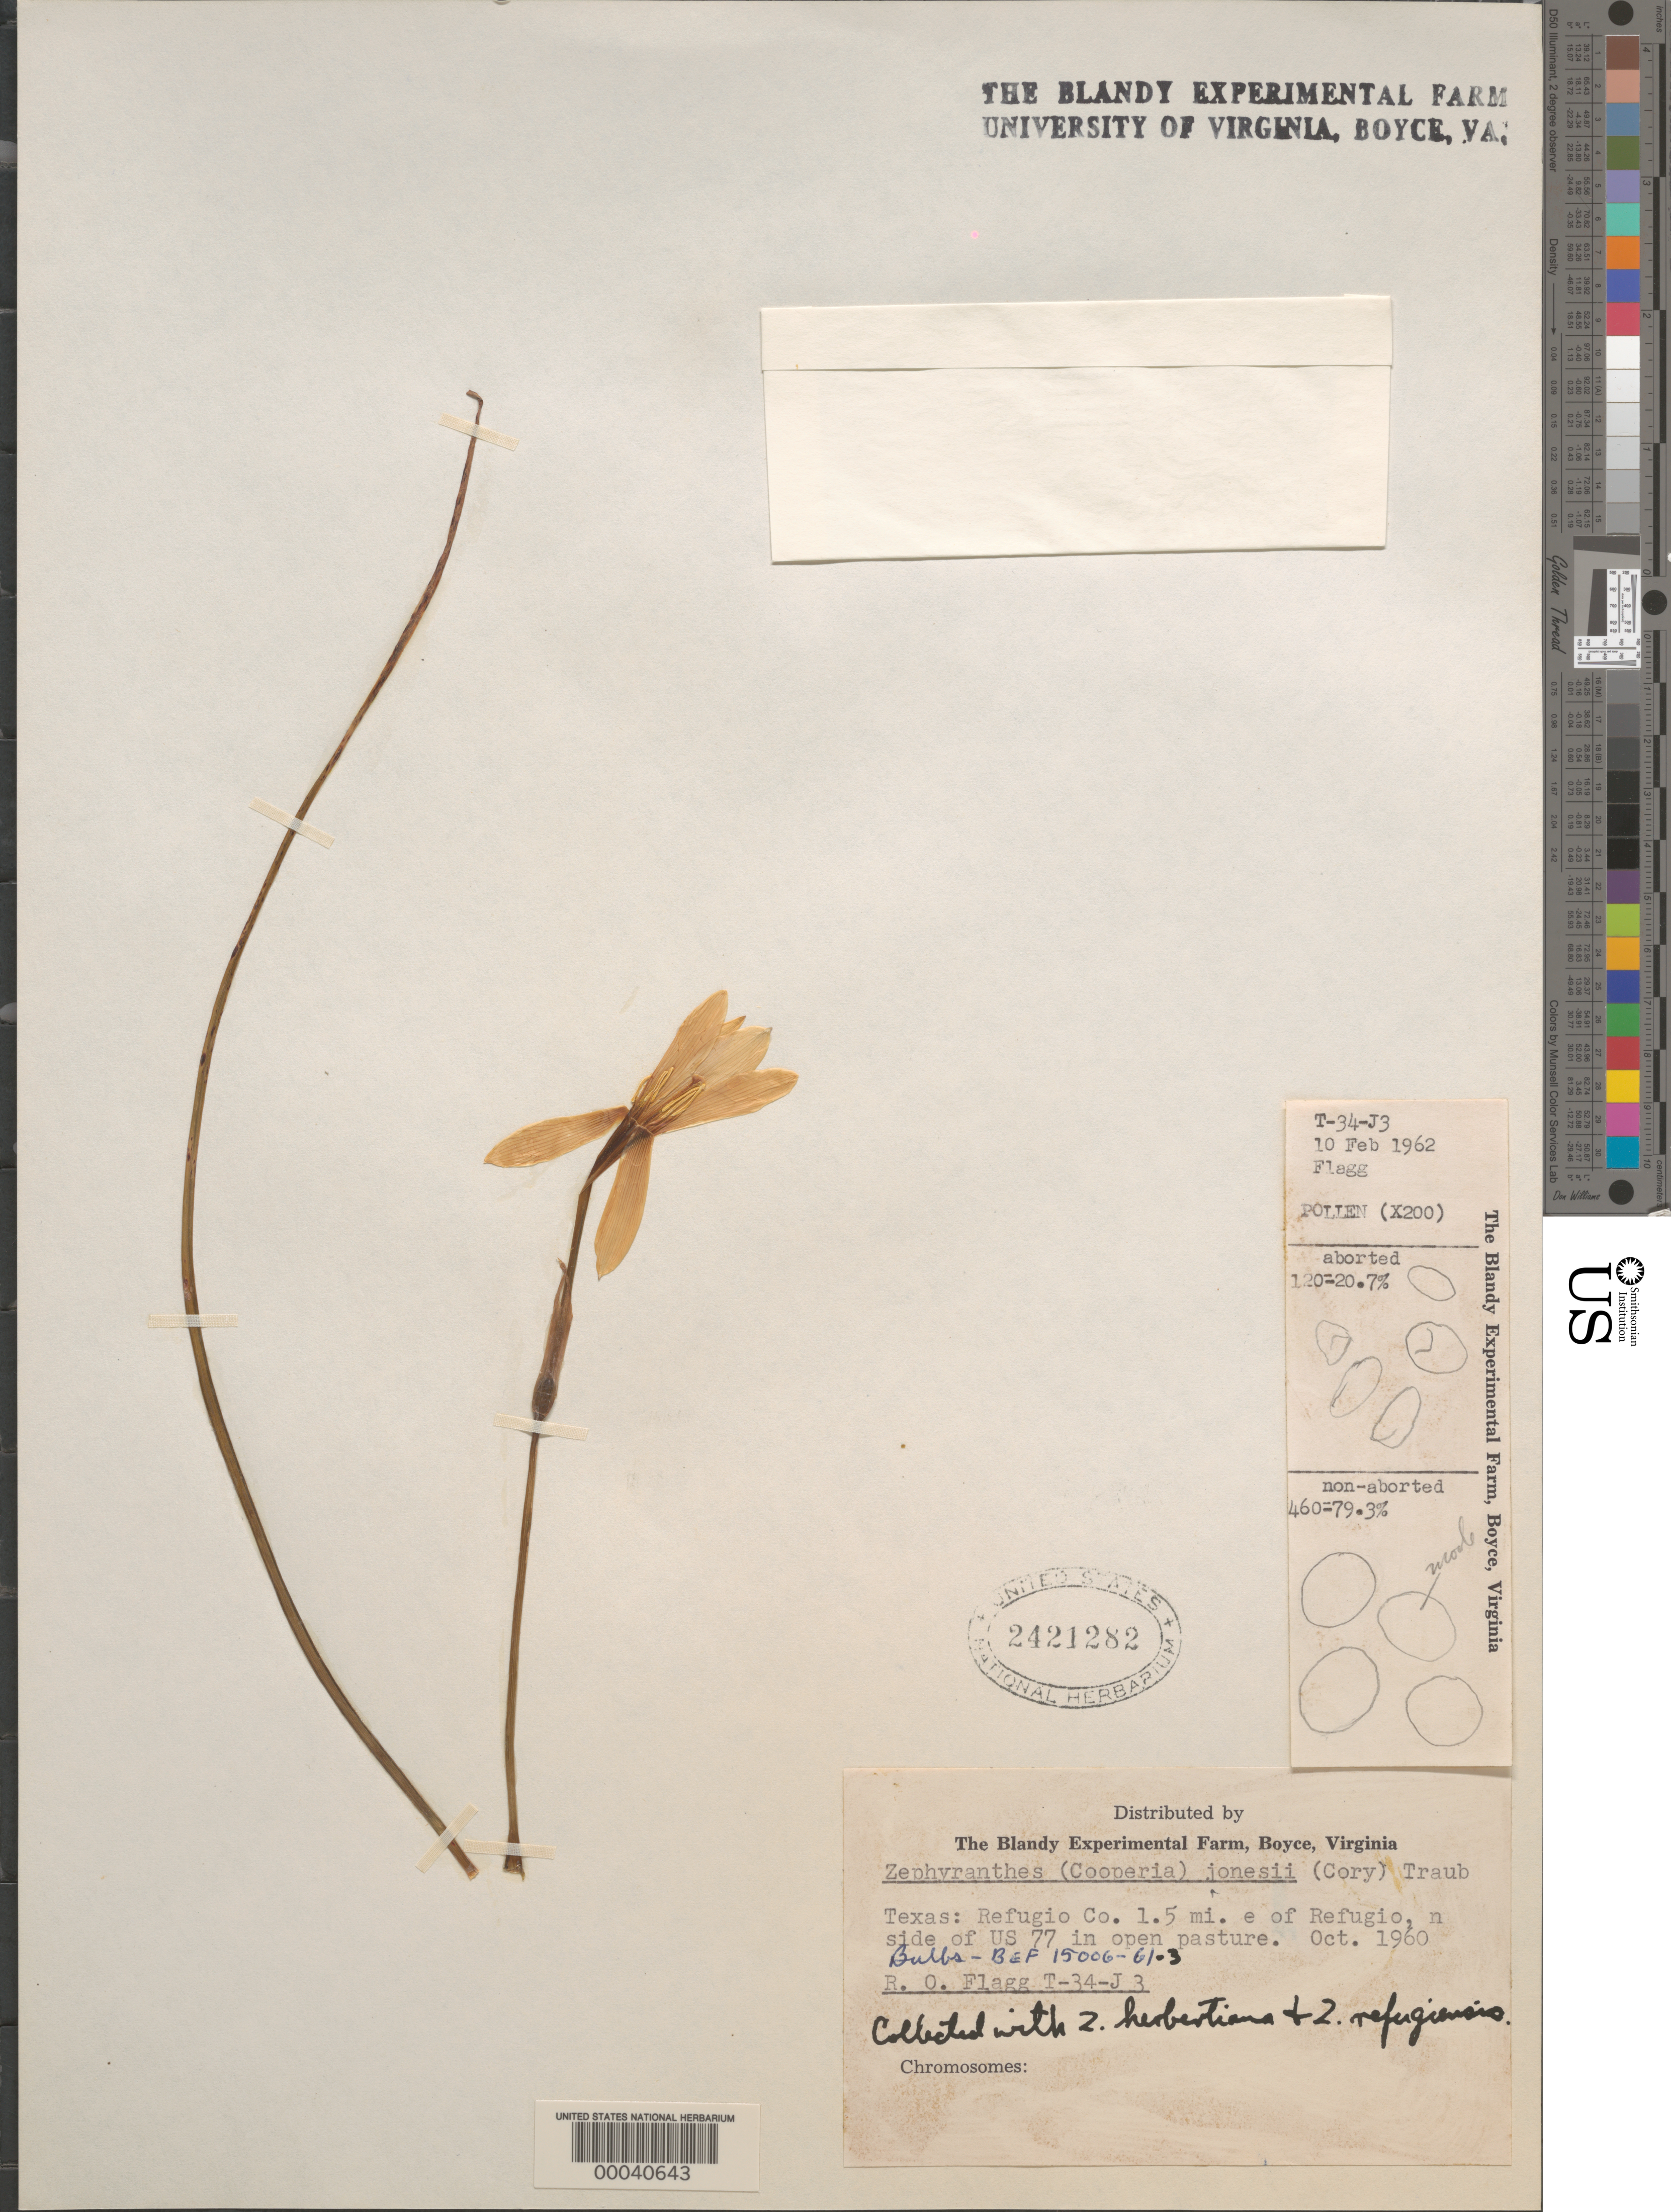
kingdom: Plantae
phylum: Tracheophyta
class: Liliopsida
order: Asparagales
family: Amaryllidaceae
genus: Zephyranthes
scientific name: Zephyranthes jonesii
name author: (Cory) Traub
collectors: R. O. Flagg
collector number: T-34-j3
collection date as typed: Oct 1960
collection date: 1960-10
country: United States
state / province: Texas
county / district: Refugio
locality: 1.5 mi. e of refugio, n side of us 77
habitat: In open pasture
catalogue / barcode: US 2421282